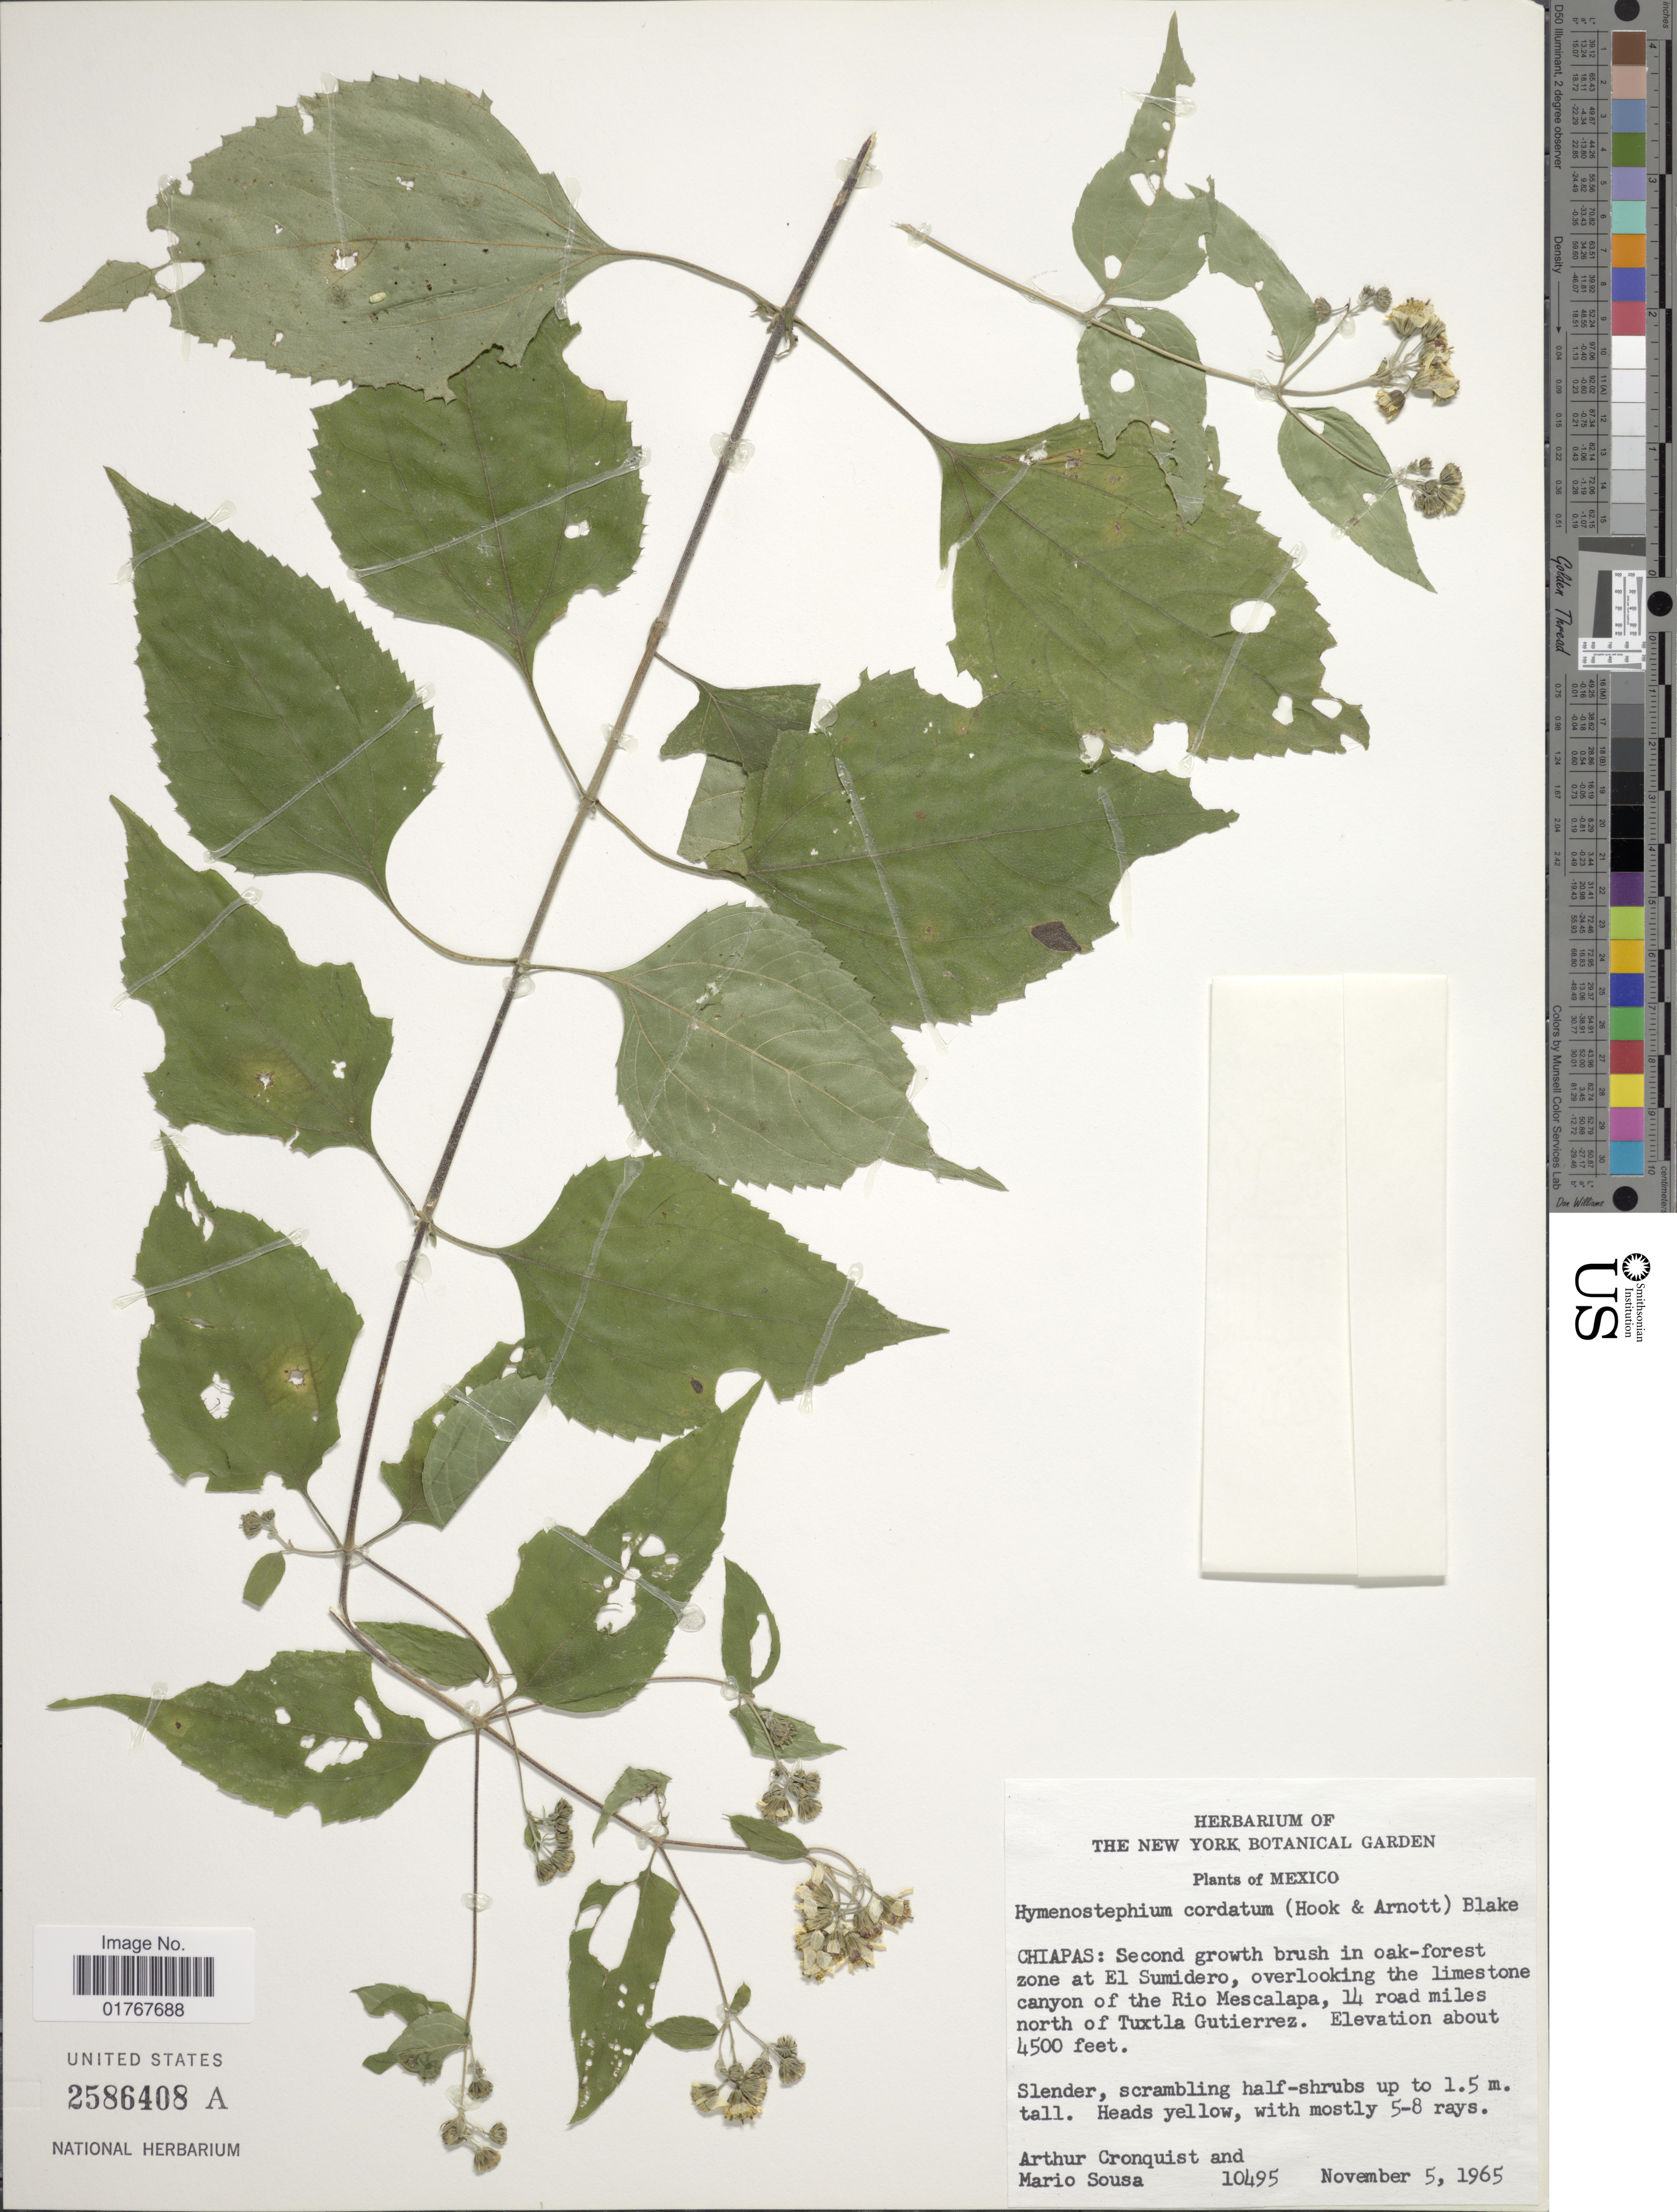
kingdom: Plantae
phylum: Tracheophyta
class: Magnoliopsida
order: Asterales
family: Asteraceae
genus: Viguiera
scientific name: Viguiera cordata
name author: (Hook. & Arn.) D'Arcy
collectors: A. J. Cronquist & M. Sousa S.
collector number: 10495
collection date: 1965-11-05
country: Mexico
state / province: Chiapas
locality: Second growth brush in oak-forest zone at El Sumidero, overlooking the limestone canyon of the Rio Mescalapa, 14 road miles north of Tuxtla Gutierrez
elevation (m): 1372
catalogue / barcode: US 2586408A